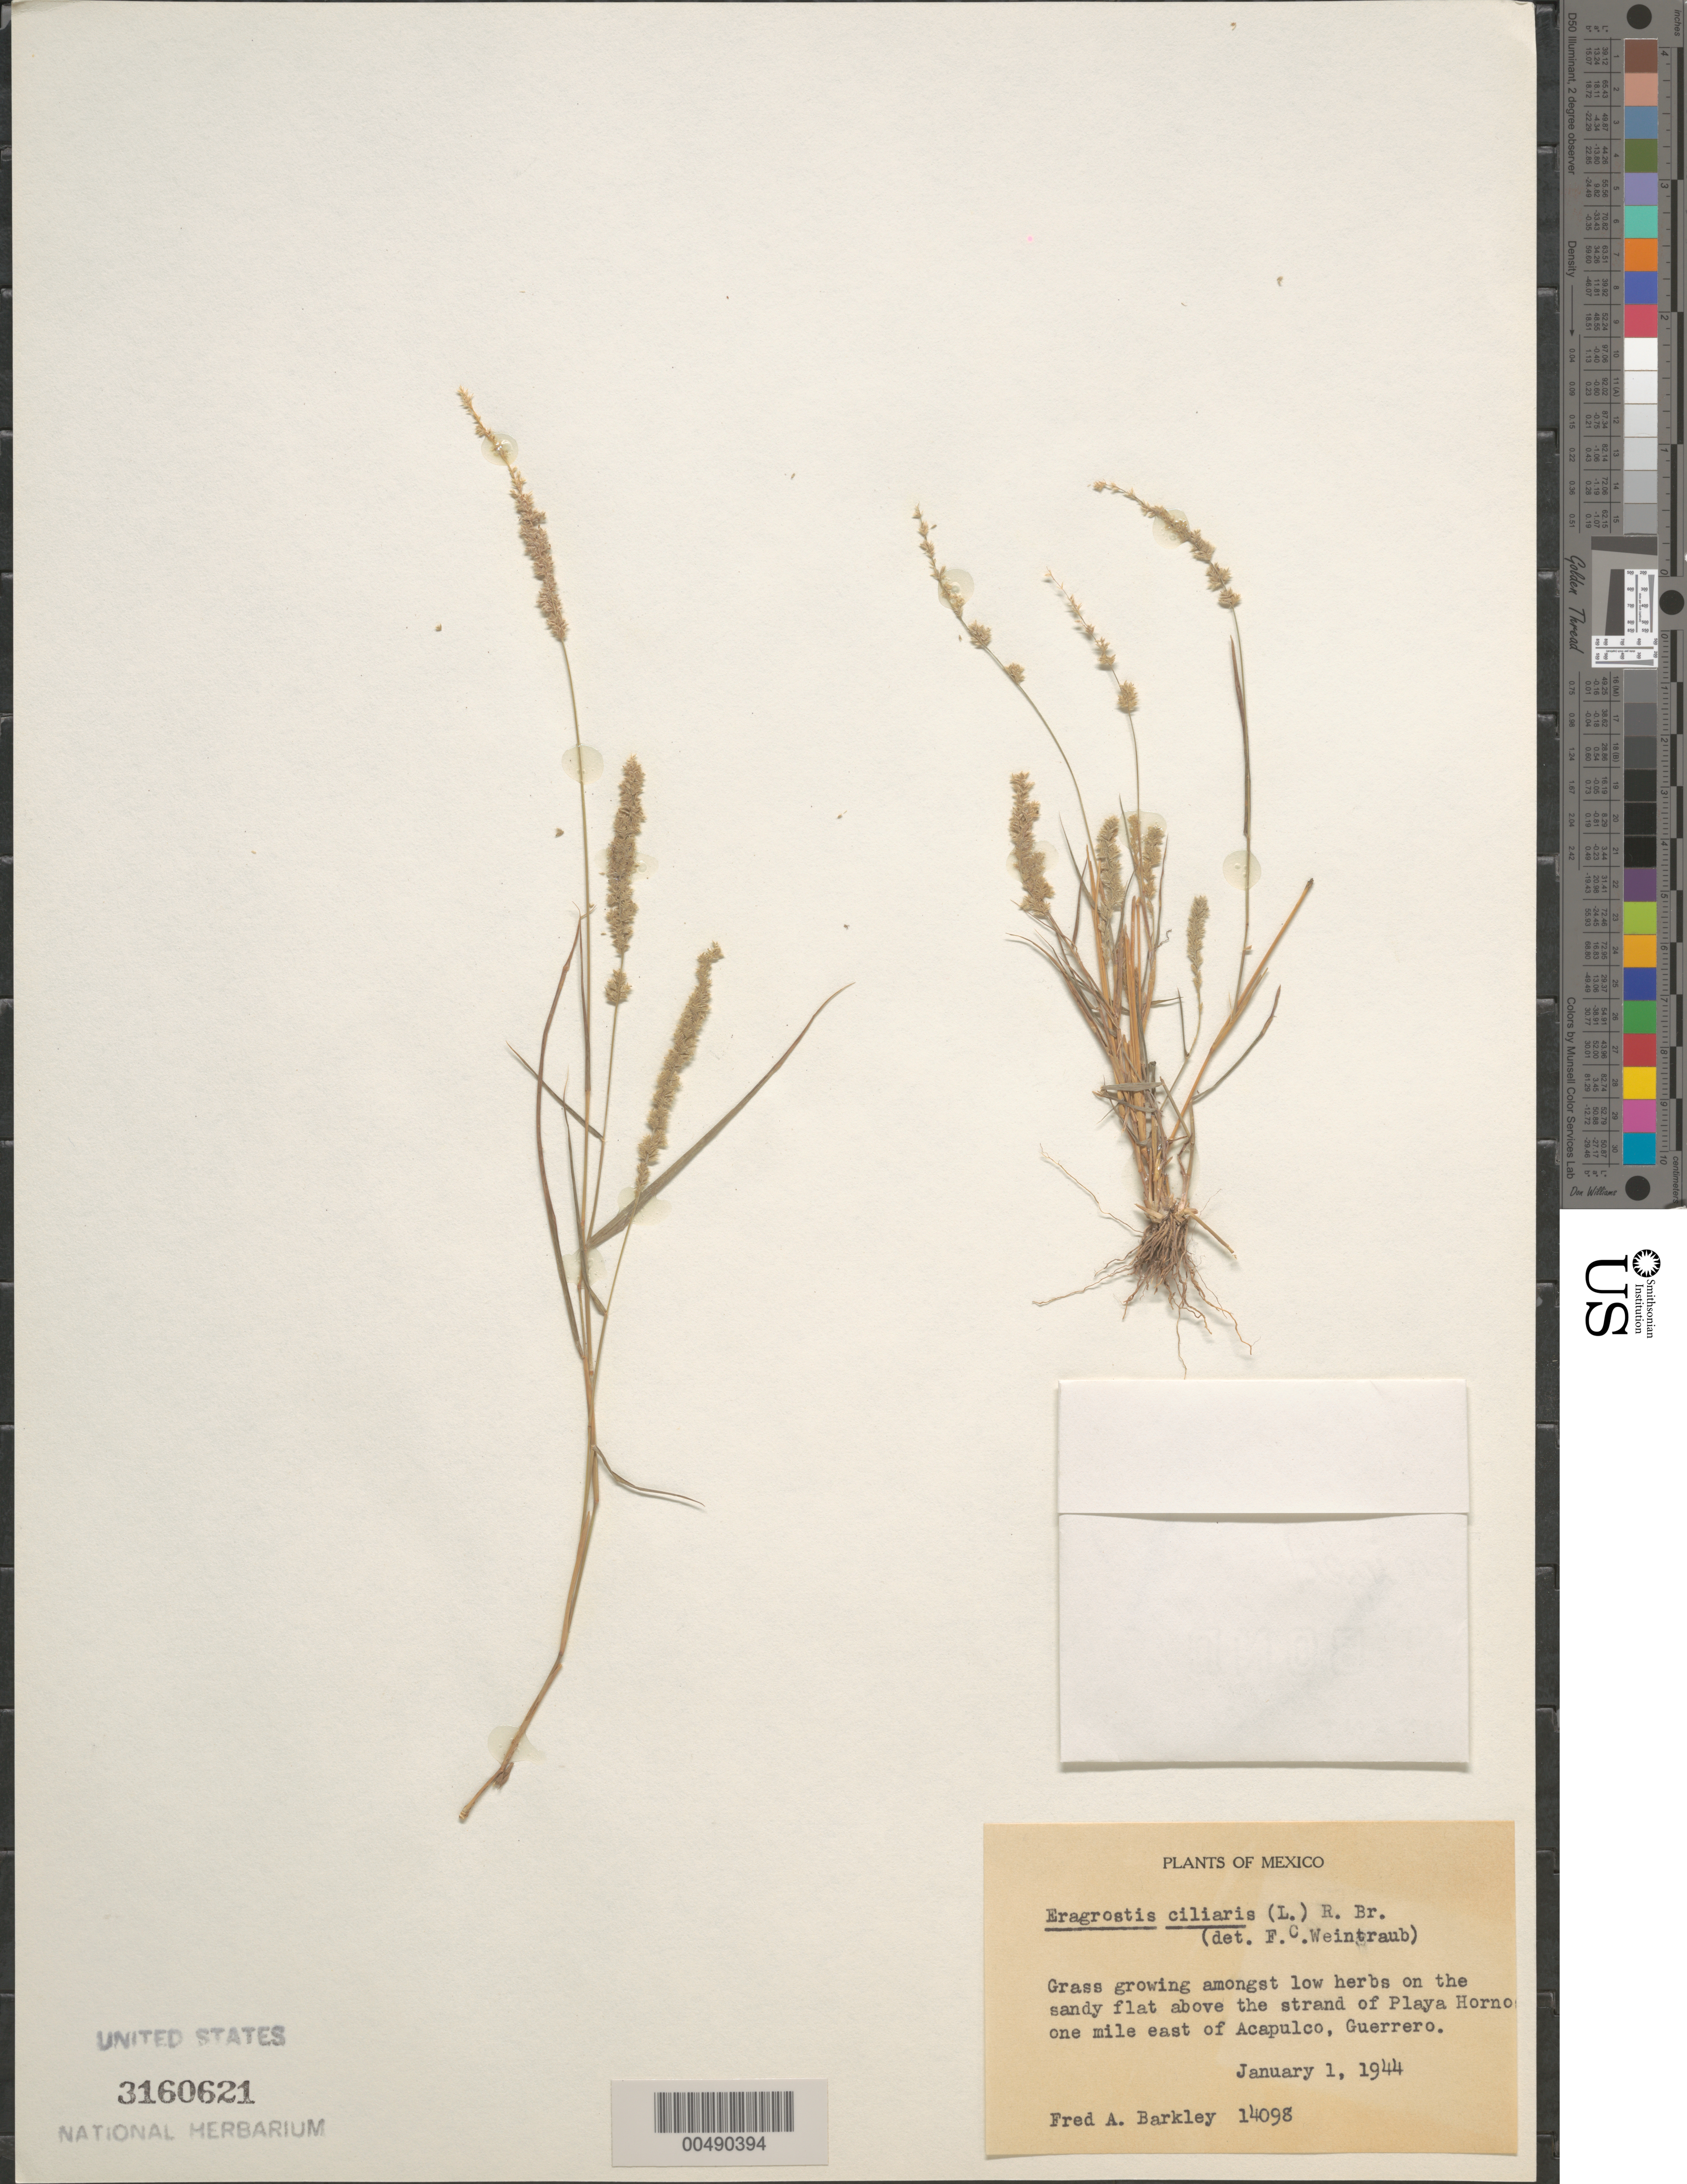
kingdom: Plantae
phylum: Tracheophyta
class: Liliopsida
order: Poales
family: Poaceae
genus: Eragrostis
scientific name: Eragrostis ciliaris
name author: (L.) R. Br.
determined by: Weintraub, F. C.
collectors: F. A. Barkley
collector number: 14098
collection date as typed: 1 Jan 1944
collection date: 1944-01-01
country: Mexico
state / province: Guerrero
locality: Above the strand of Playa Horno 1 mi E of Acapulco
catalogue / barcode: US 3160621